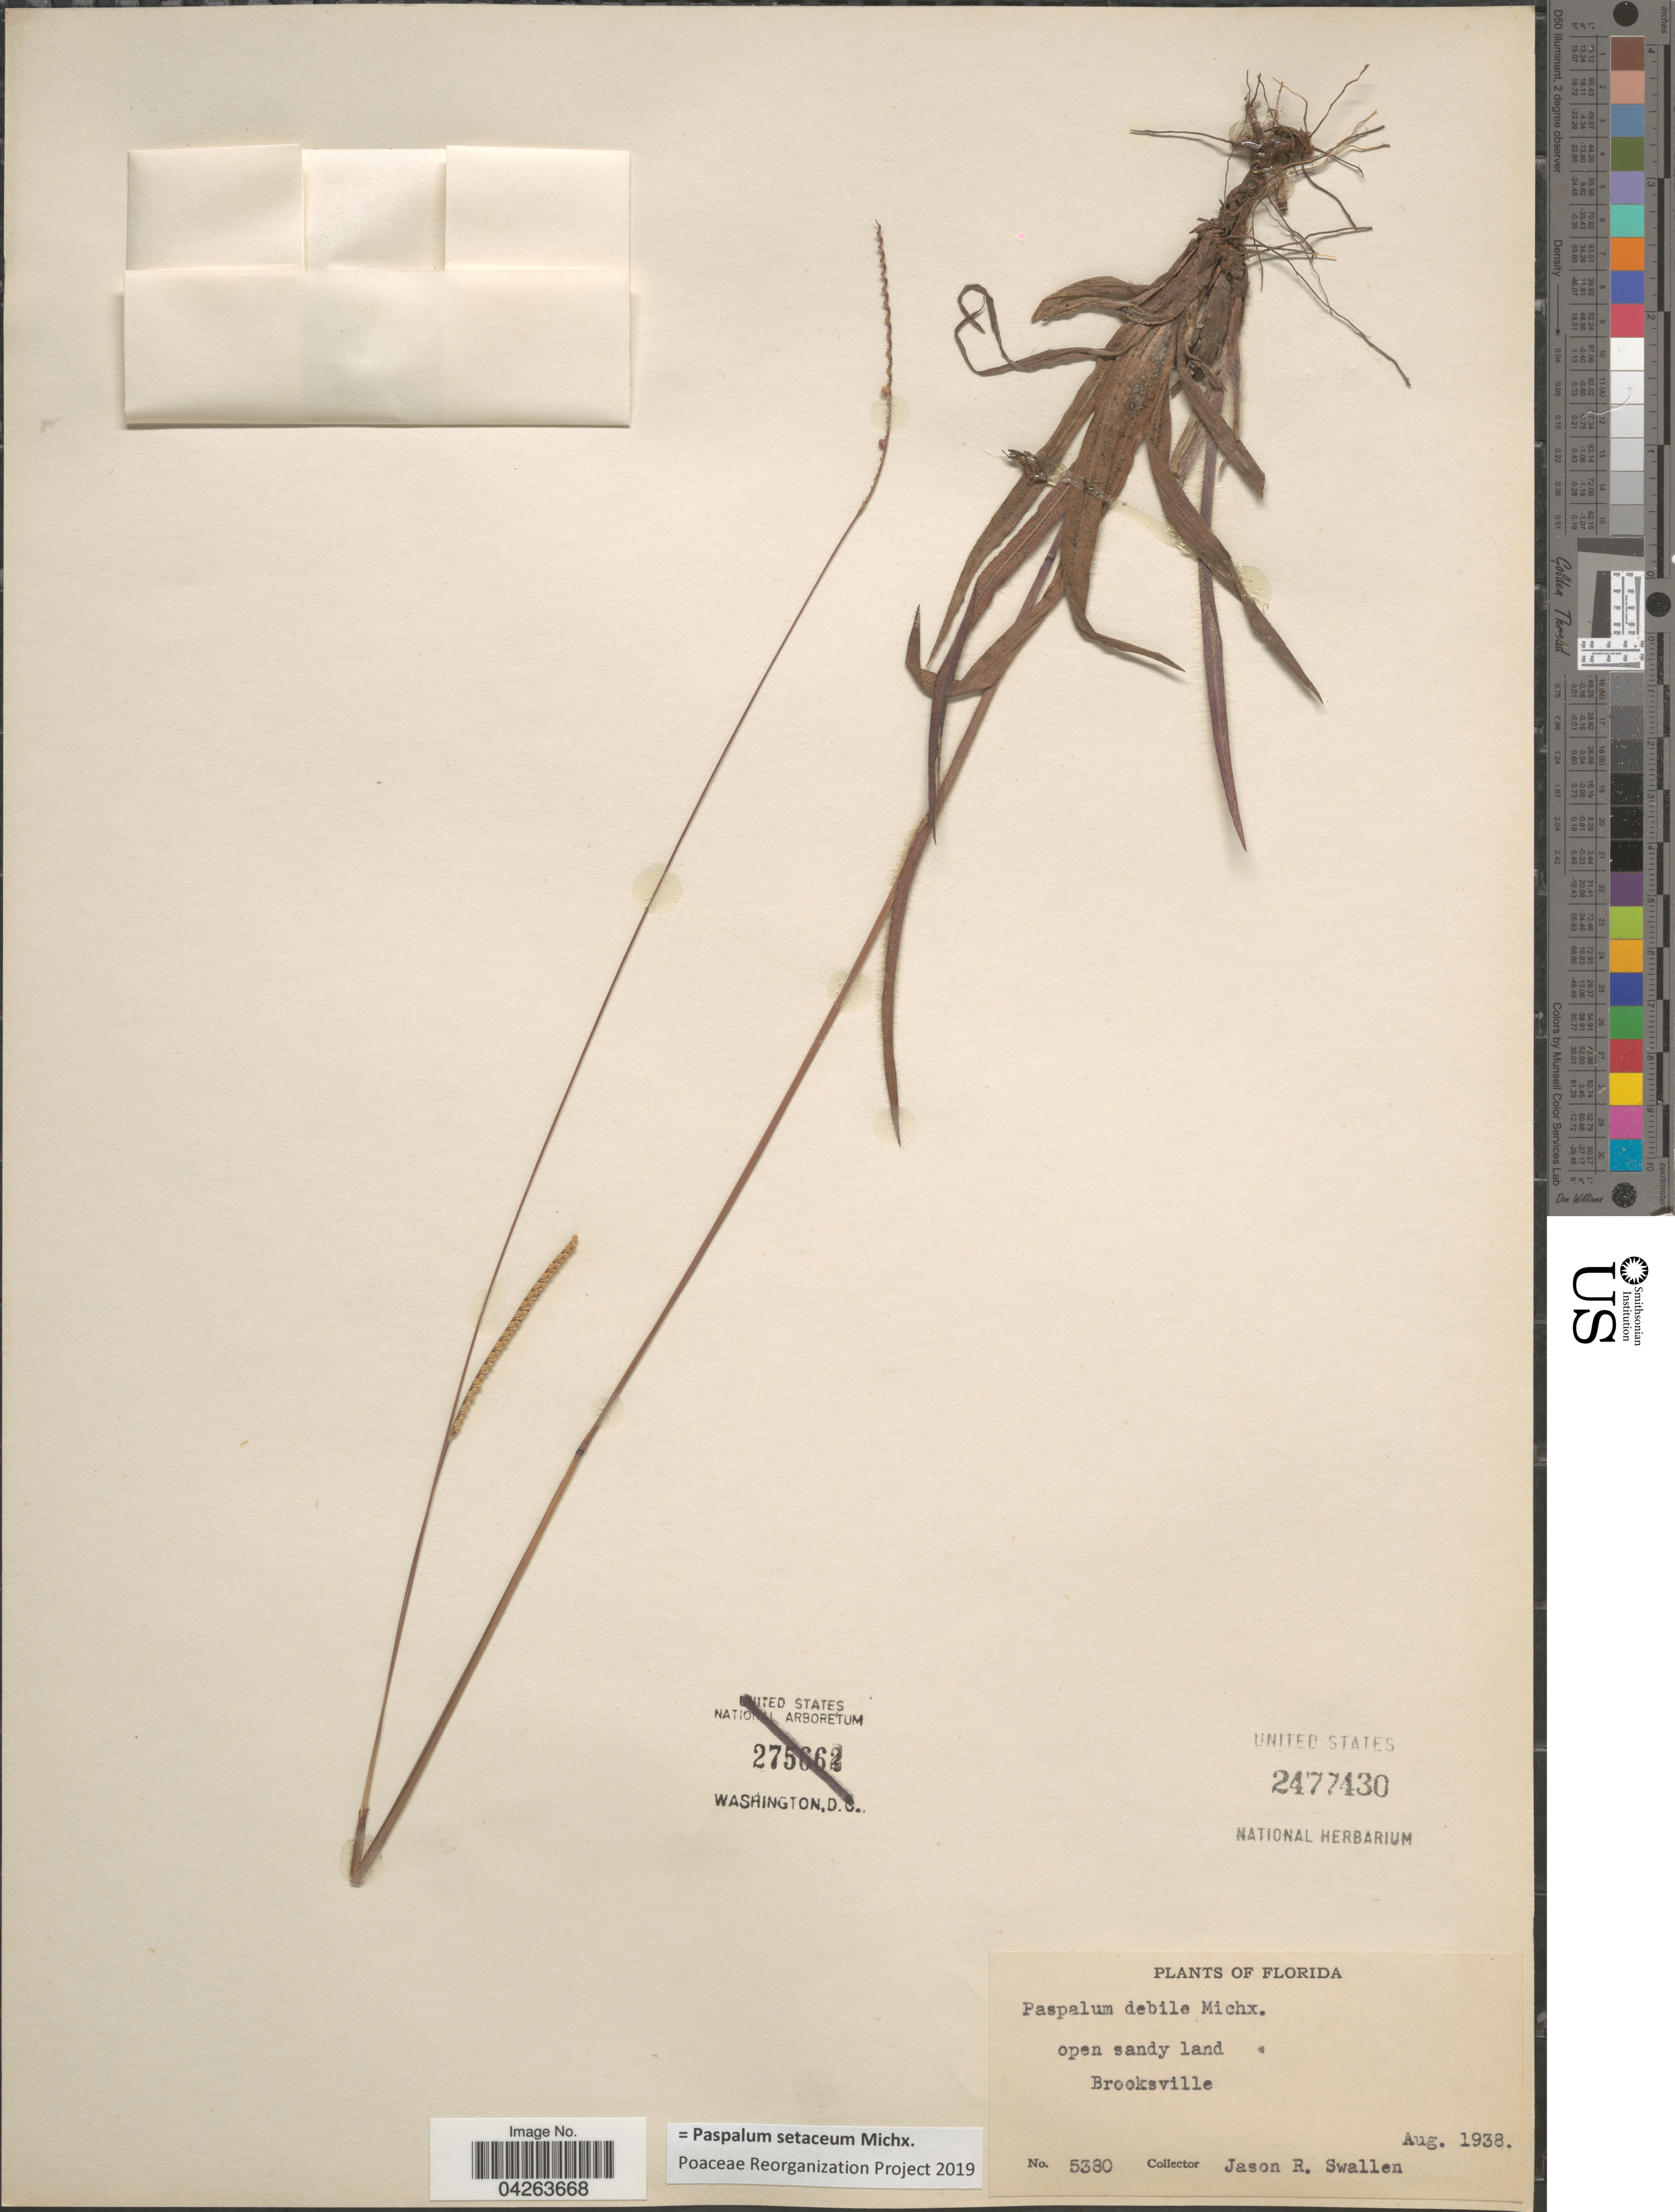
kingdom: Plantae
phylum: Tracheophyta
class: Liliopsida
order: Poales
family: Poaceae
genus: Paspalum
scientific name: Paspalum setaceum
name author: Michx.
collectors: J. R. Swallen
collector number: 5380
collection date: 1938-08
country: United States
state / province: Florida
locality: Brooksville.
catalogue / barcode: US 2477430